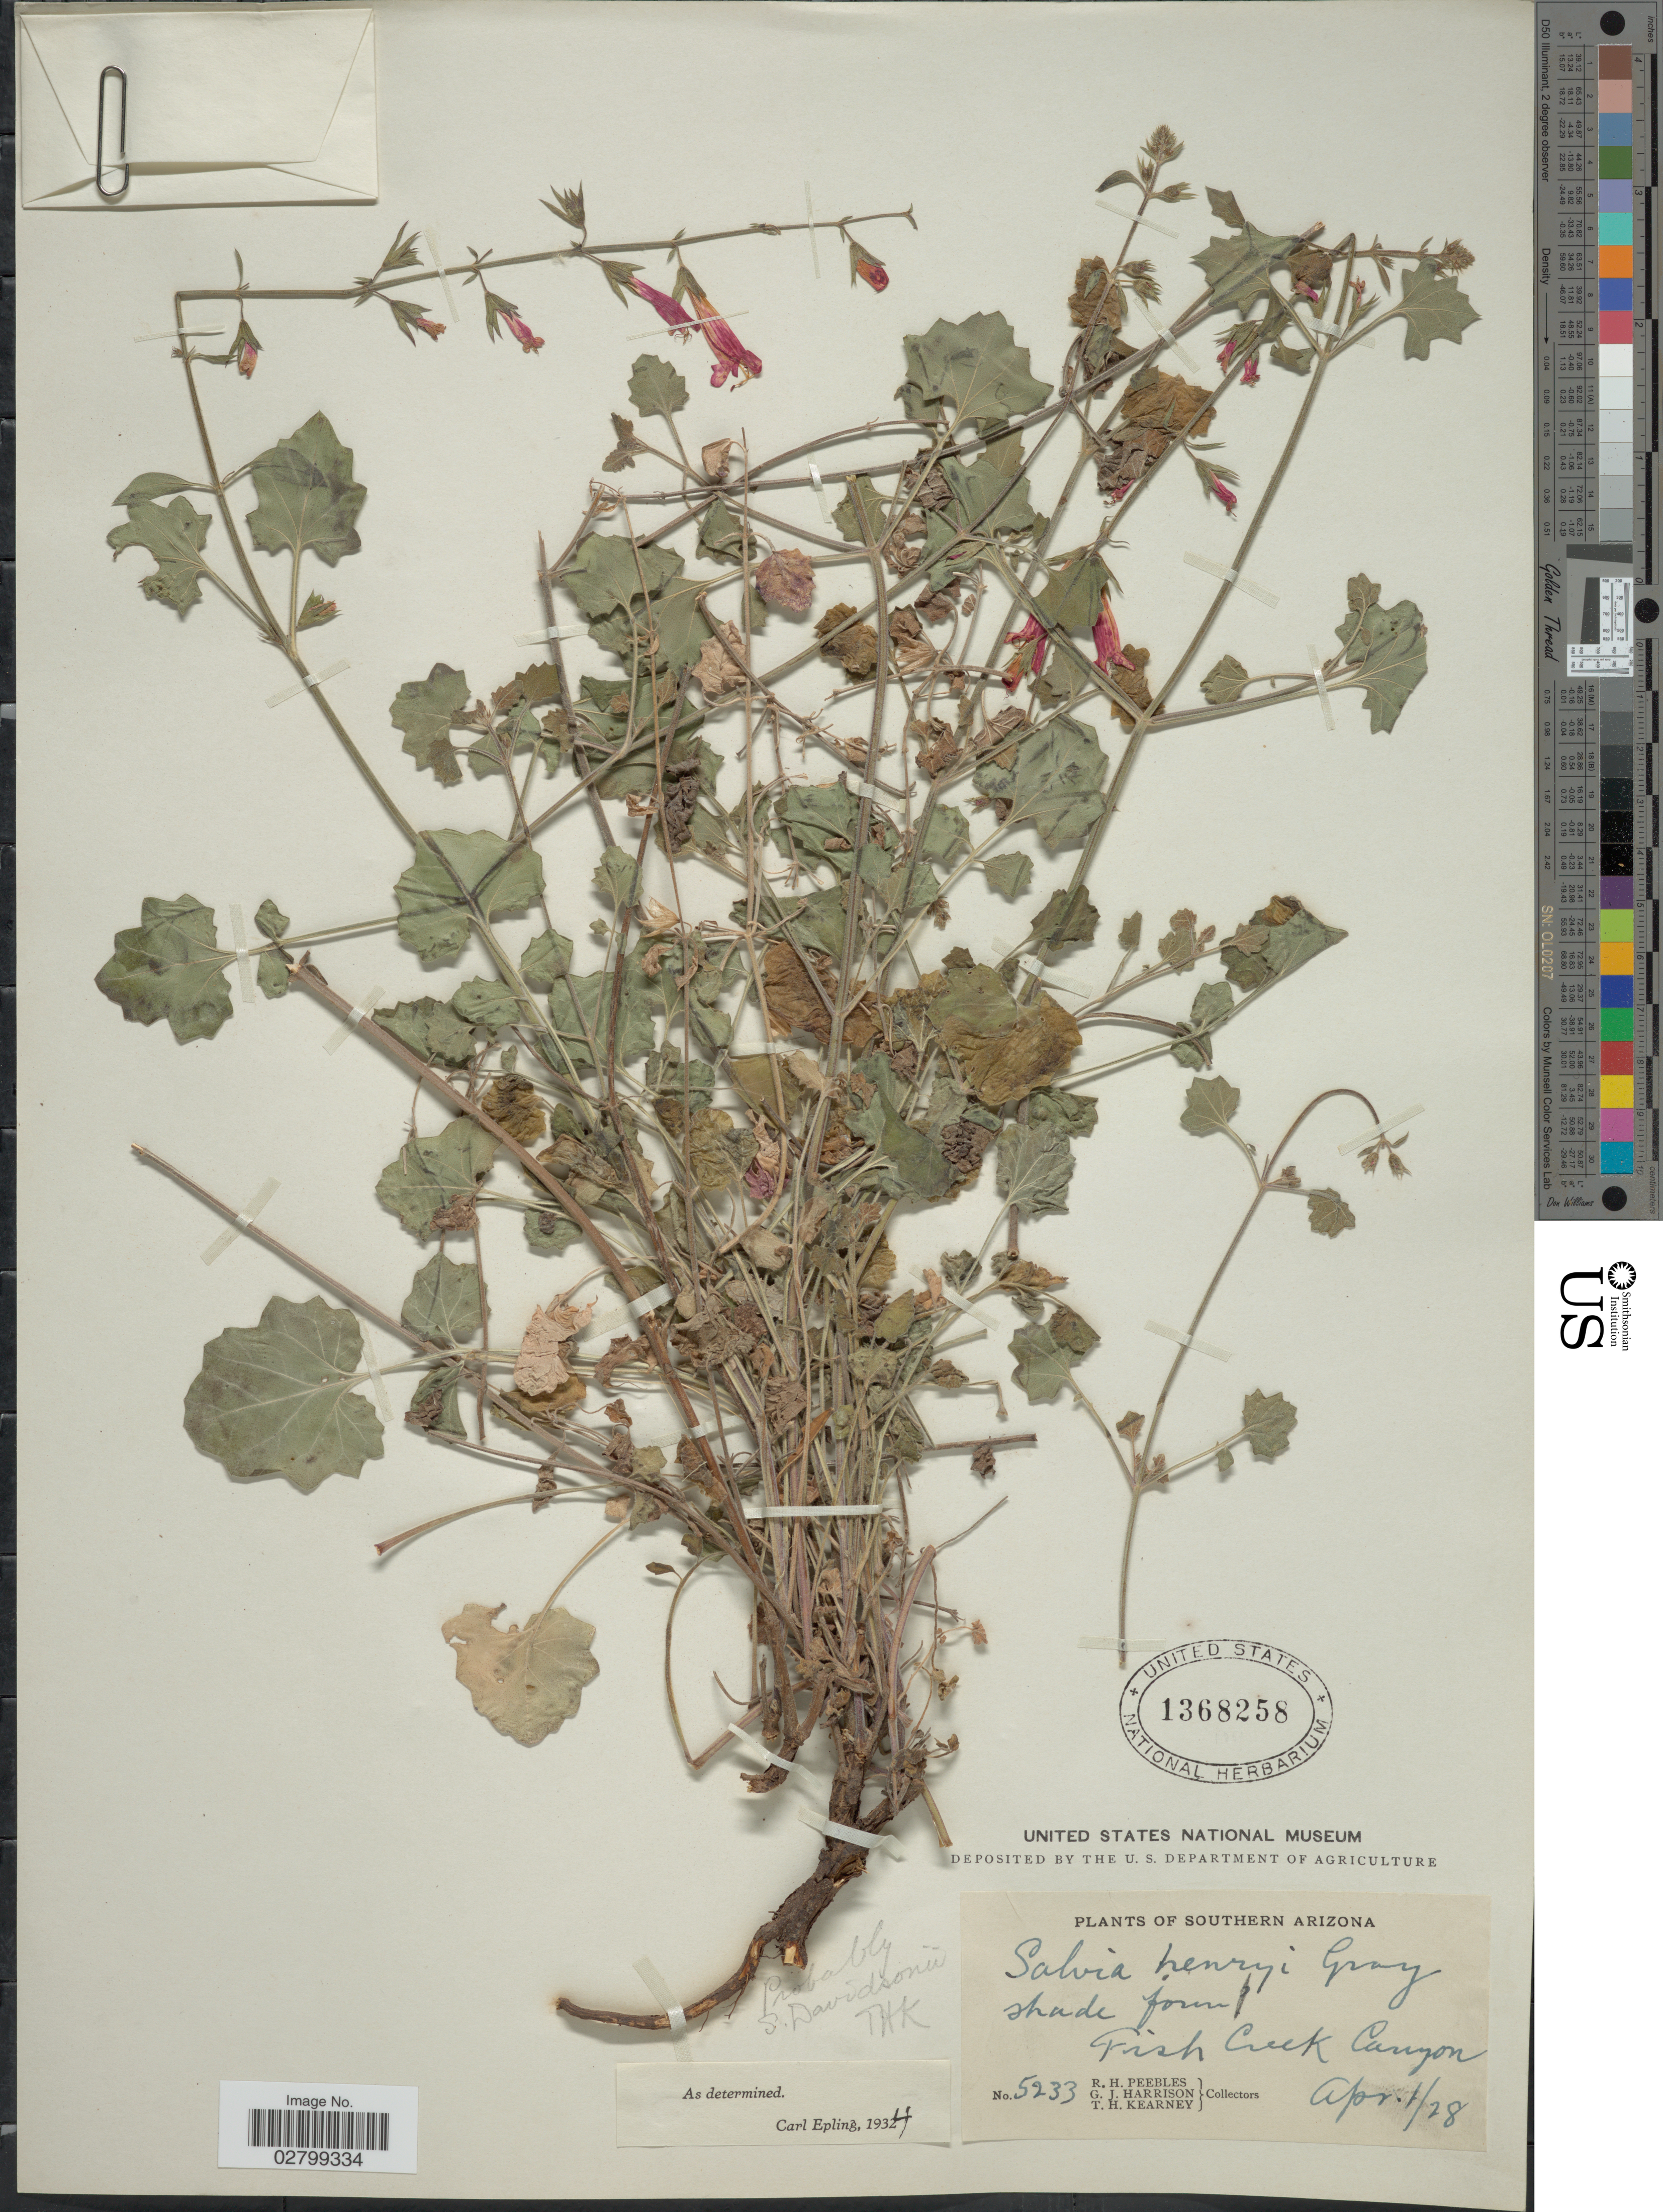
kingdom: Plantae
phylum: Tracheophyta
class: Magnoliopsida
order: Lamiales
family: Lamiaceae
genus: Salvia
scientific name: Salvia davidsonii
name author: Greenm.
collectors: R. H. Peebles, G. J. Harrison & T. H. Kearney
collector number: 5233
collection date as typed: Transcribed d/m/y: 1/4/28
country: United States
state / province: Arizona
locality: Southern Arizona. Fish Creek Canyon.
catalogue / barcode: US 1368258